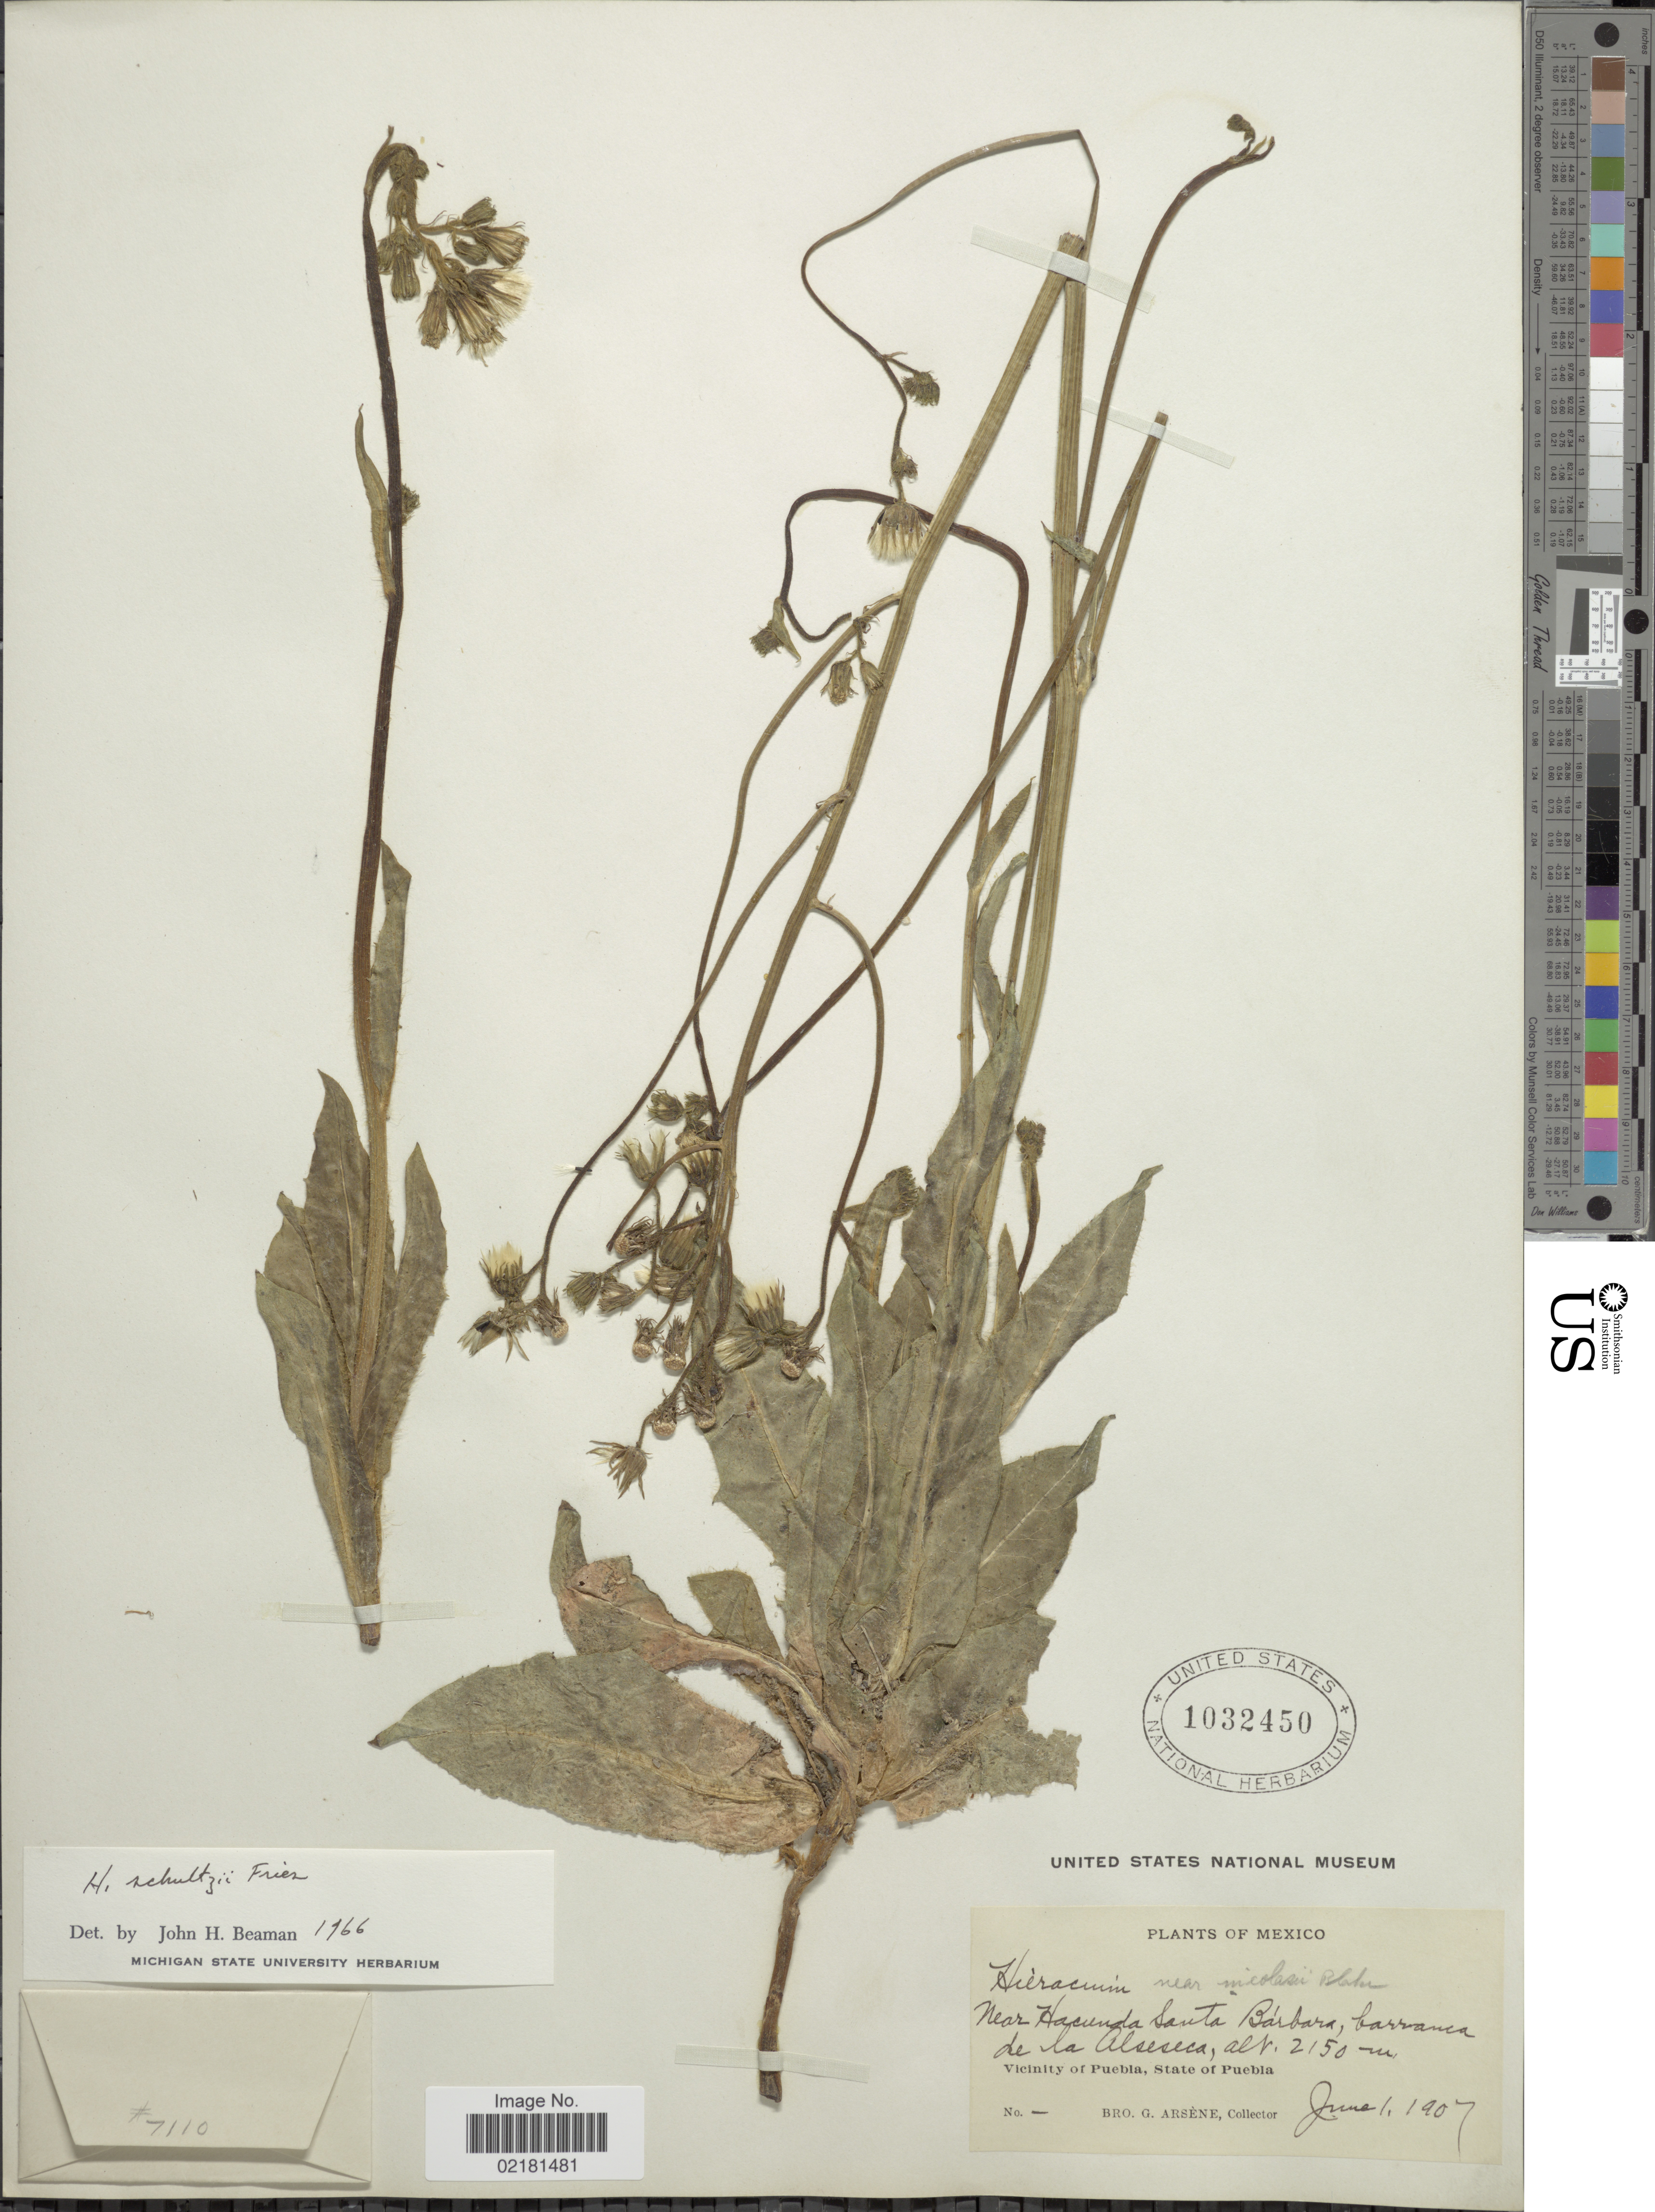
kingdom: Plantae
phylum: Tracheophyta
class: Magnoliopsida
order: Asterales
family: Asteraceae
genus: Hieracium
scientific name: Hieracium schultzii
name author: Fr.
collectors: Bro. G. Arsène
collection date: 1907-06-01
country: Mexico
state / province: Puebla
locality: Near Hacienda Santa Barbara, barranca de la Alseseca, vicinity of Puebla.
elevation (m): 2150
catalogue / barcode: US 1032450